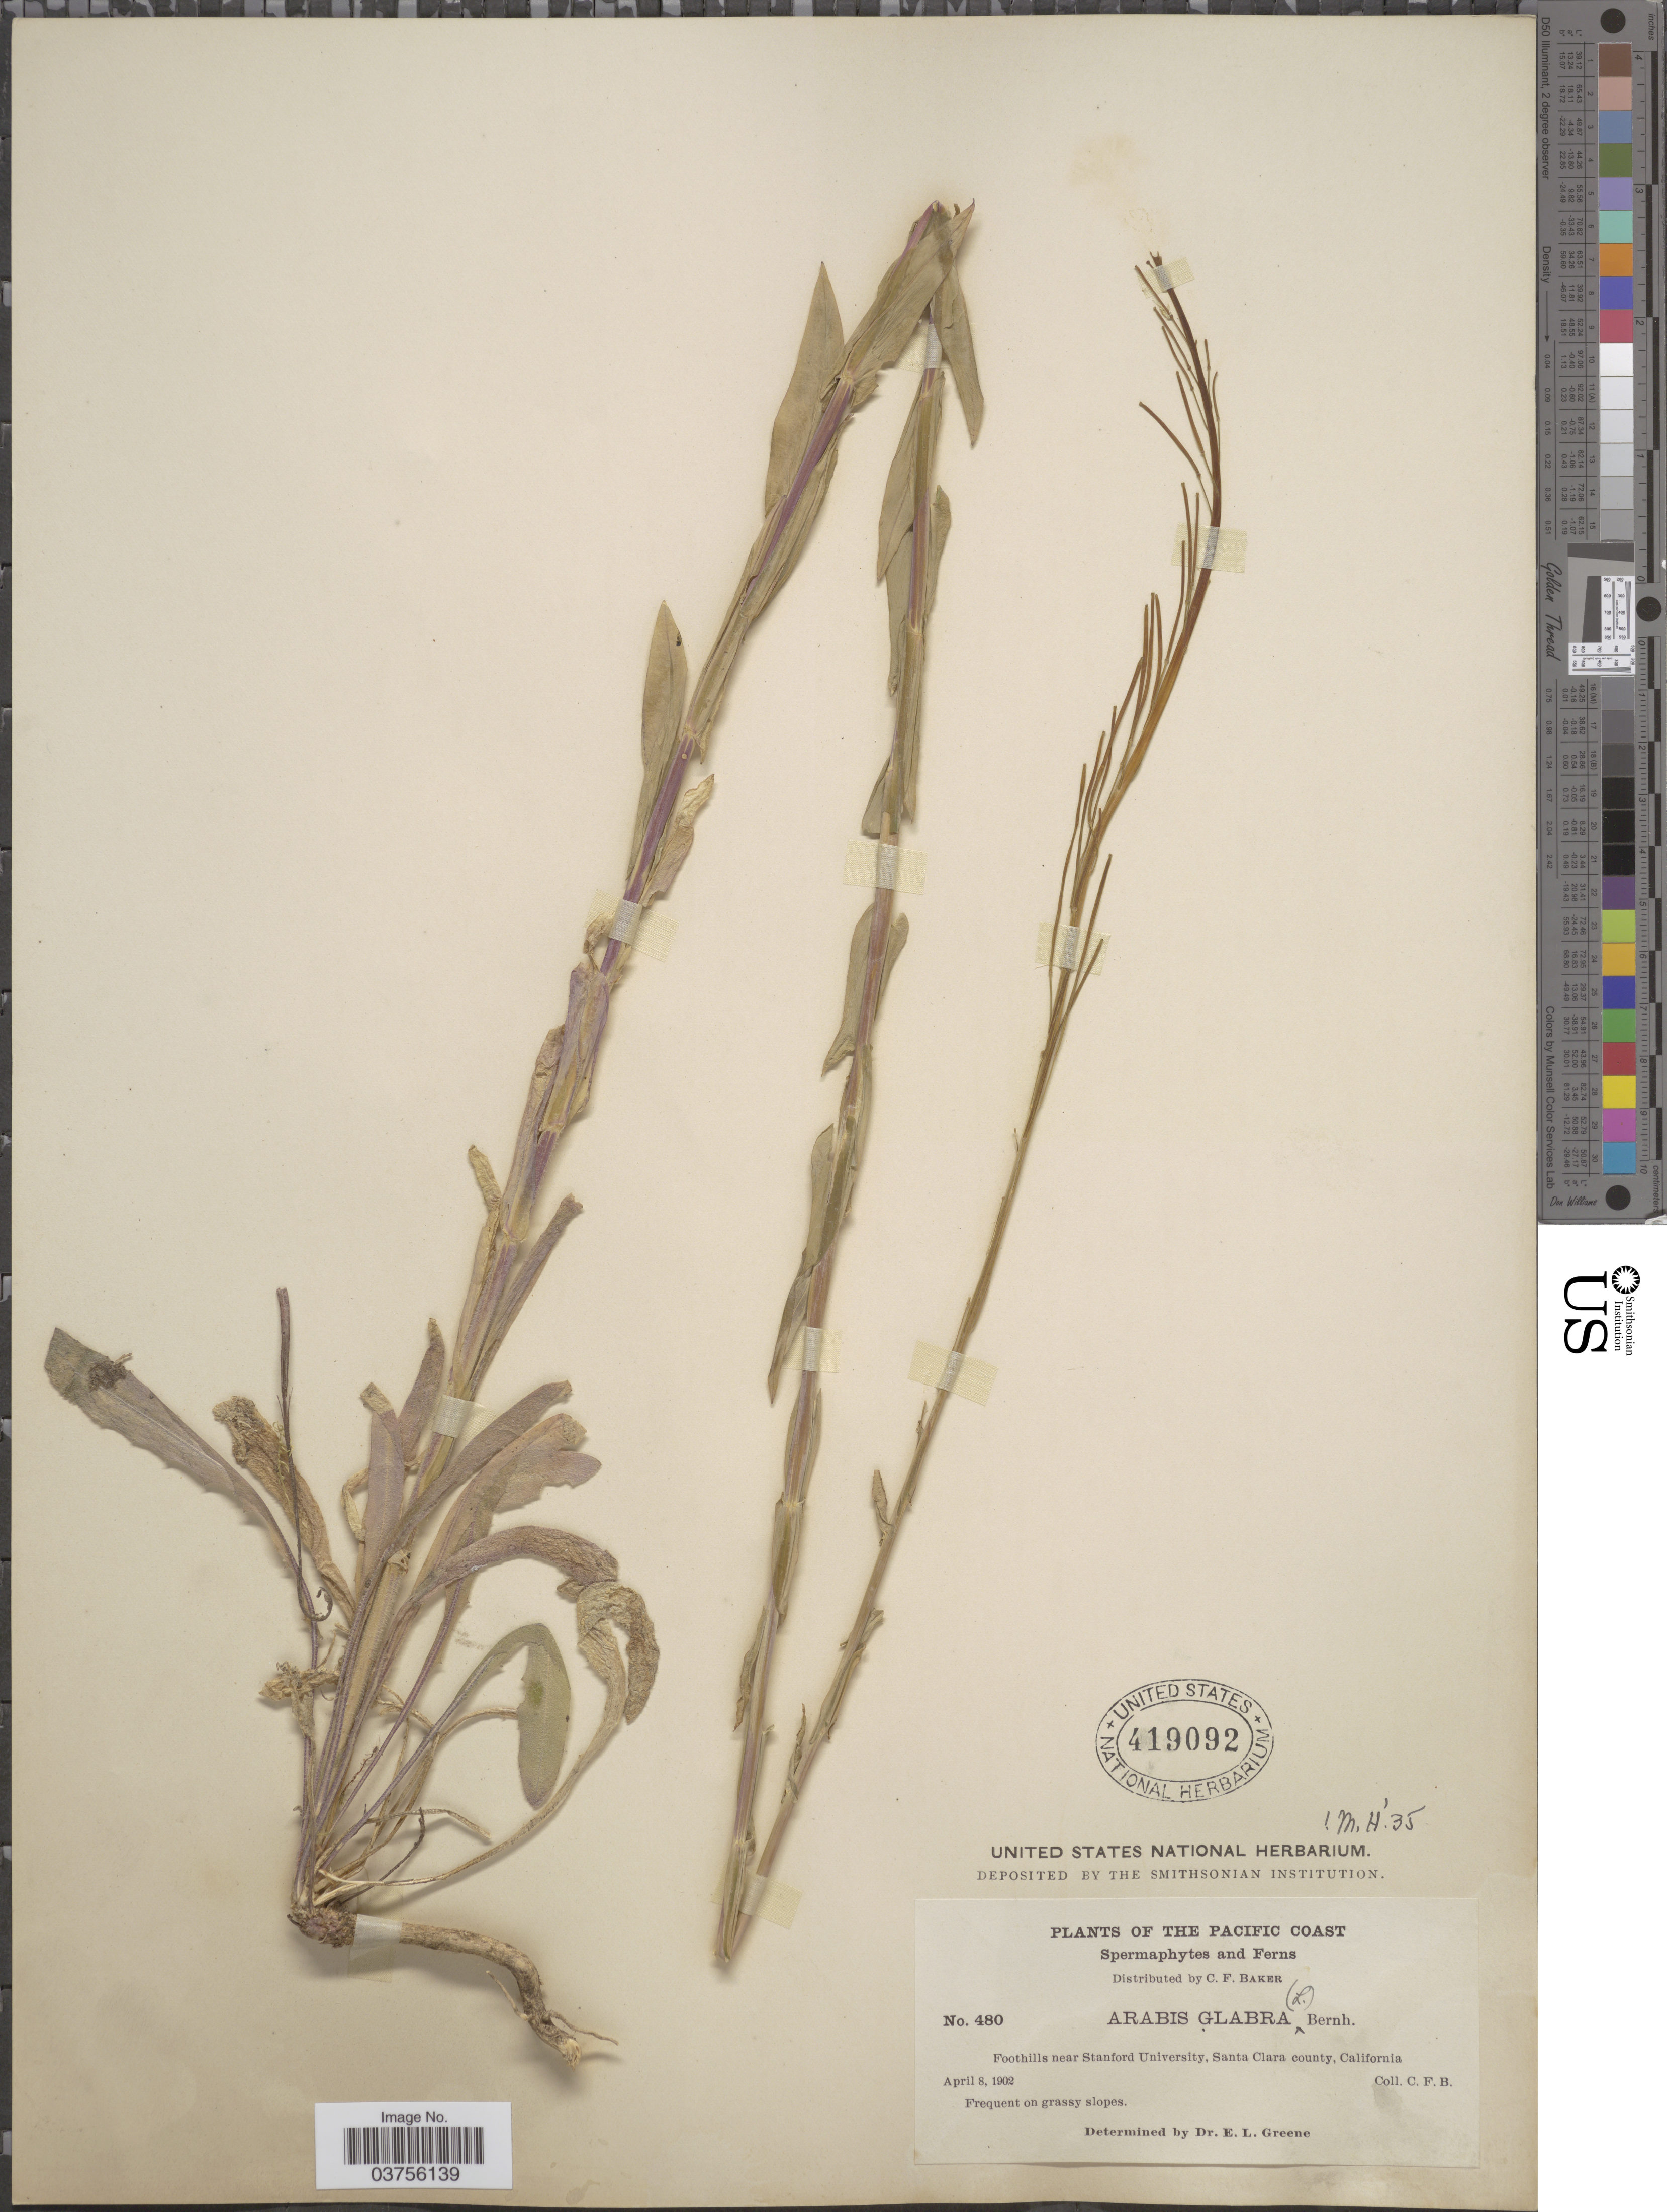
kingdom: Plantae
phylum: Tracheophyta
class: Magnoliopsida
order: Brassicales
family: Brassicaceae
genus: Turritis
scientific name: Turritis glabra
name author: L.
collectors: C. F. Baker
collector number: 480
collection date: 1902-04-08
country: United States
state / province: California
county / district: Santa Clara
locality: The Pacific Coast. Foothills near Stanford University, Santa Clara county.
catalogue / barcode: US 419092